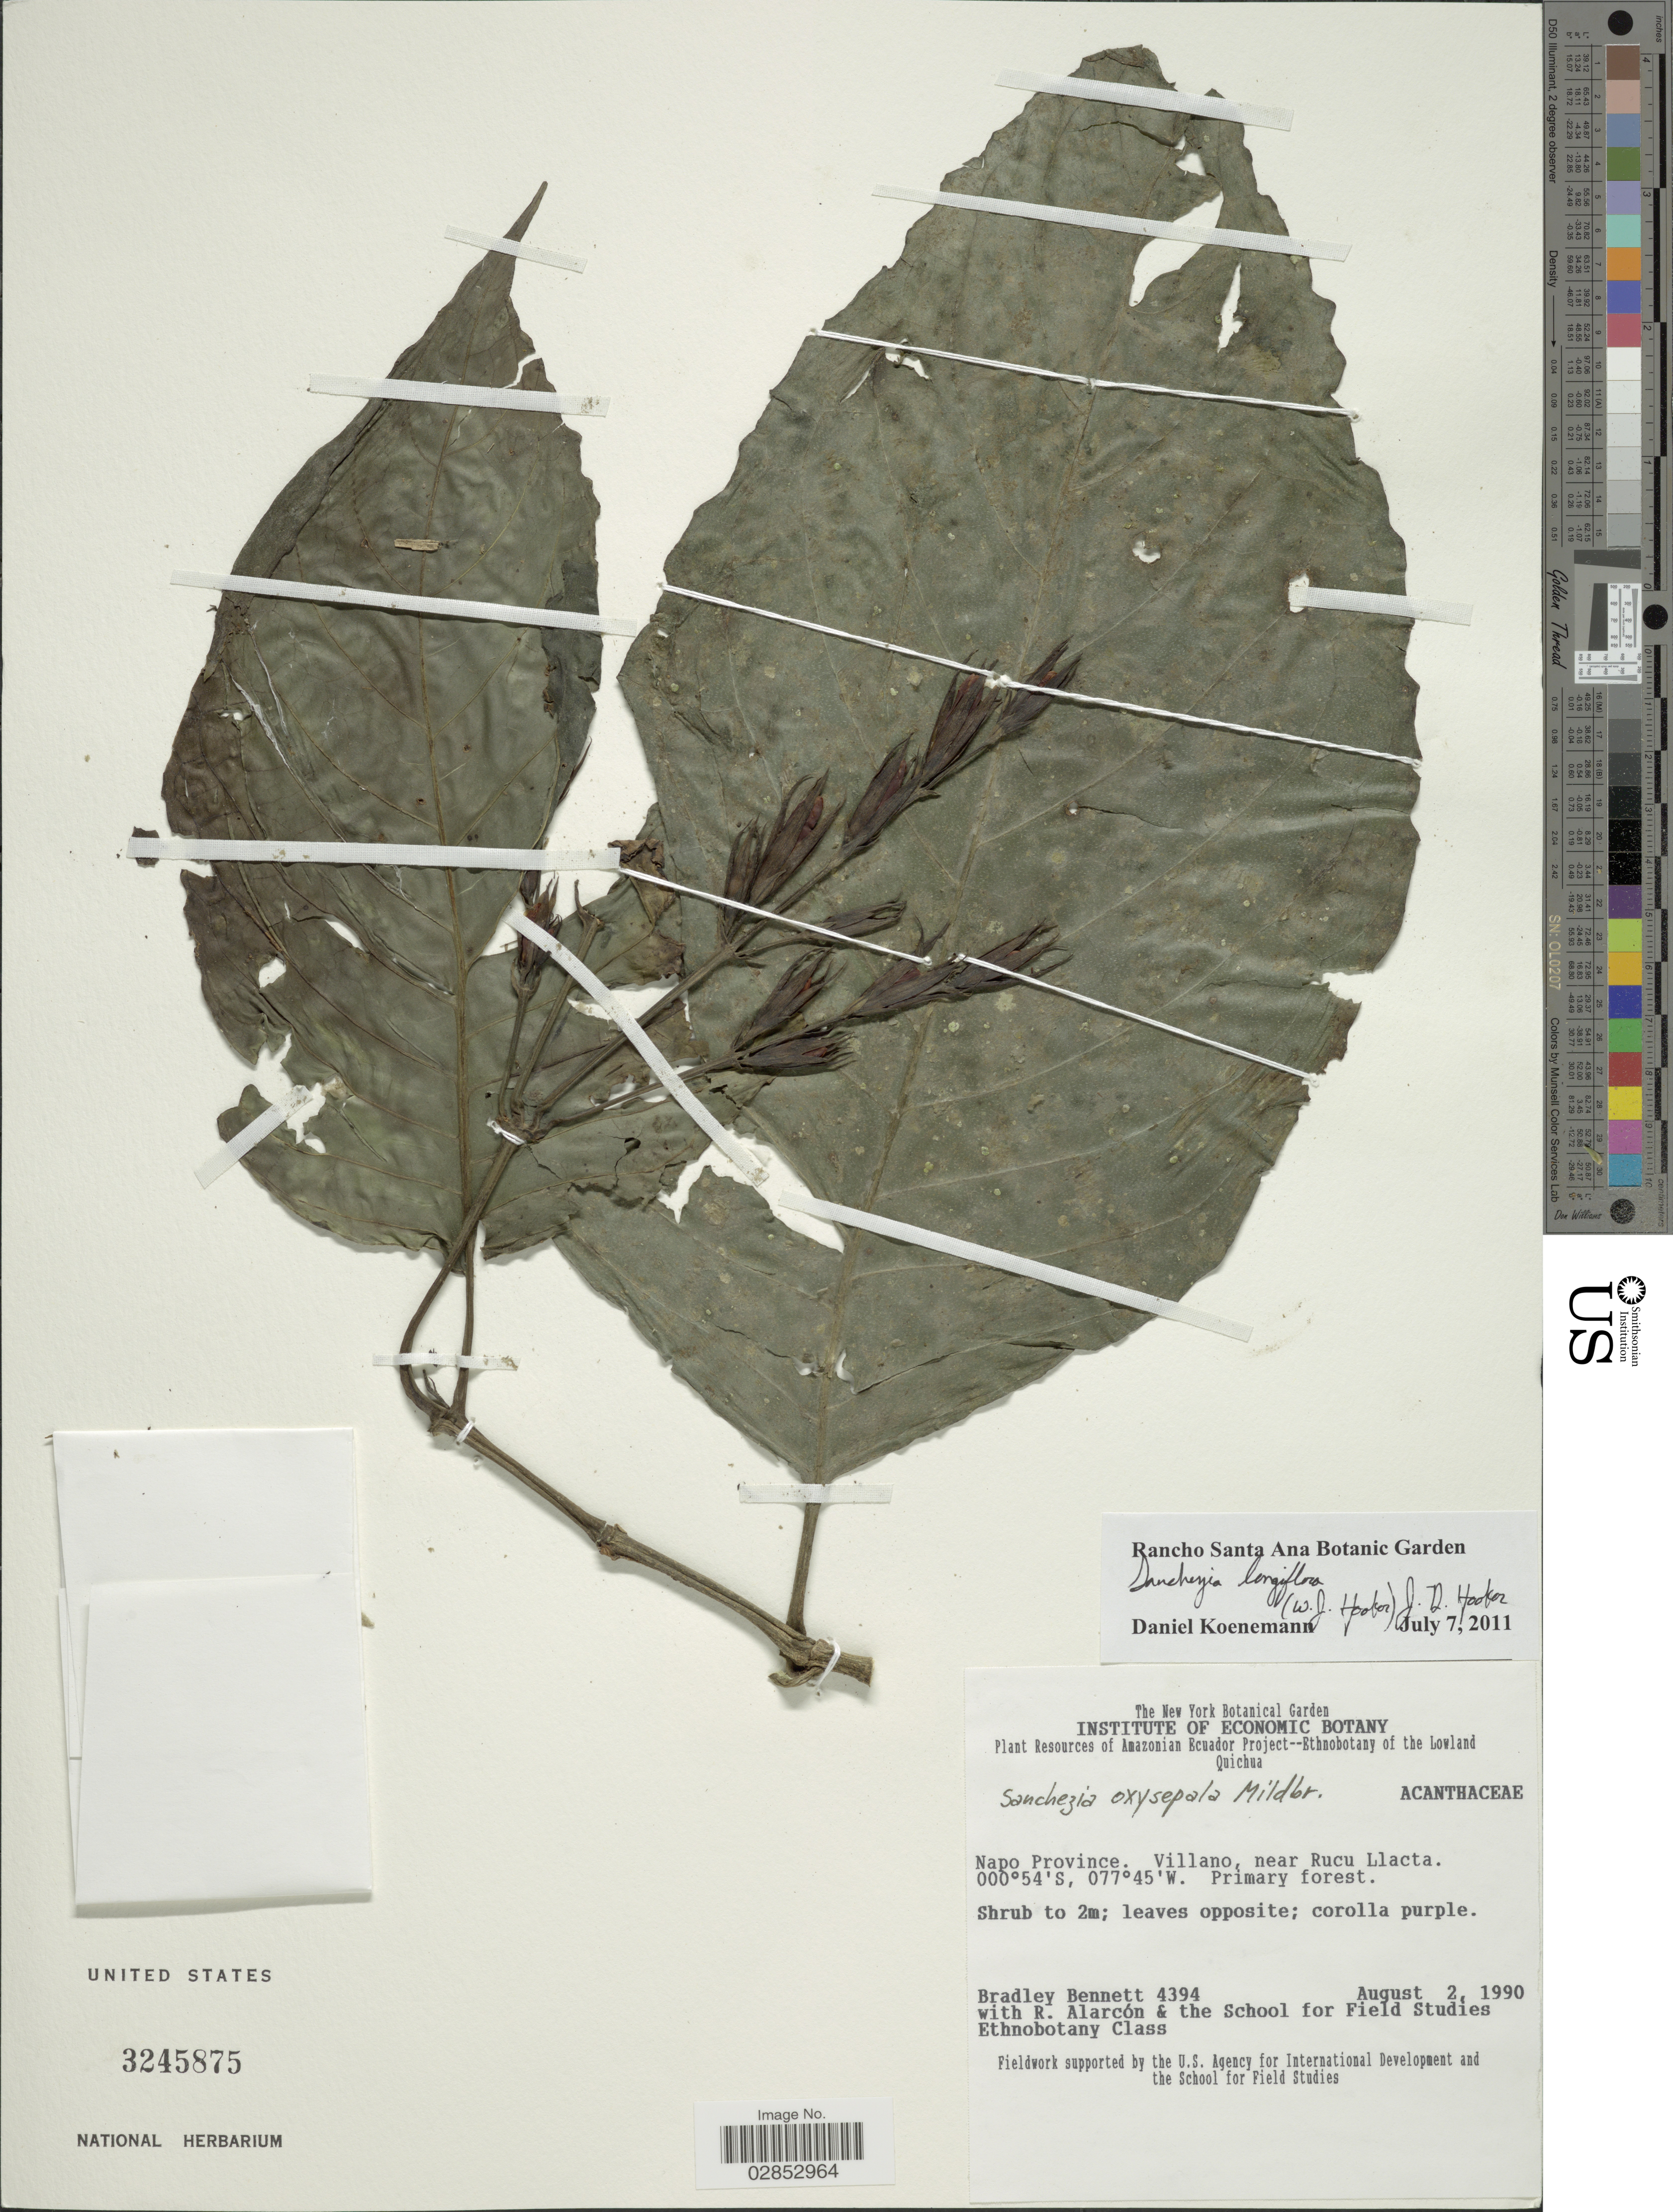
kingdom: Plantae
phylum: Tracheophyta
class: Magnoliopsida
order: Lamiales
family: Acanthaceae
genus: Sanchezia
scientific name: Sanchezia longiflora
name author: (Hook. f.) Hook. f. ex Planch.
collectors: B. Bennett, R. Alarcón & The School for Field Studies Ethnobotany Class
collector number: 4394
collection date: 1990-08-02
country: Ecuador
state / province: Napo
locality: Villano, near Rucu Llacta.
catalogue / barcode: US 3245875